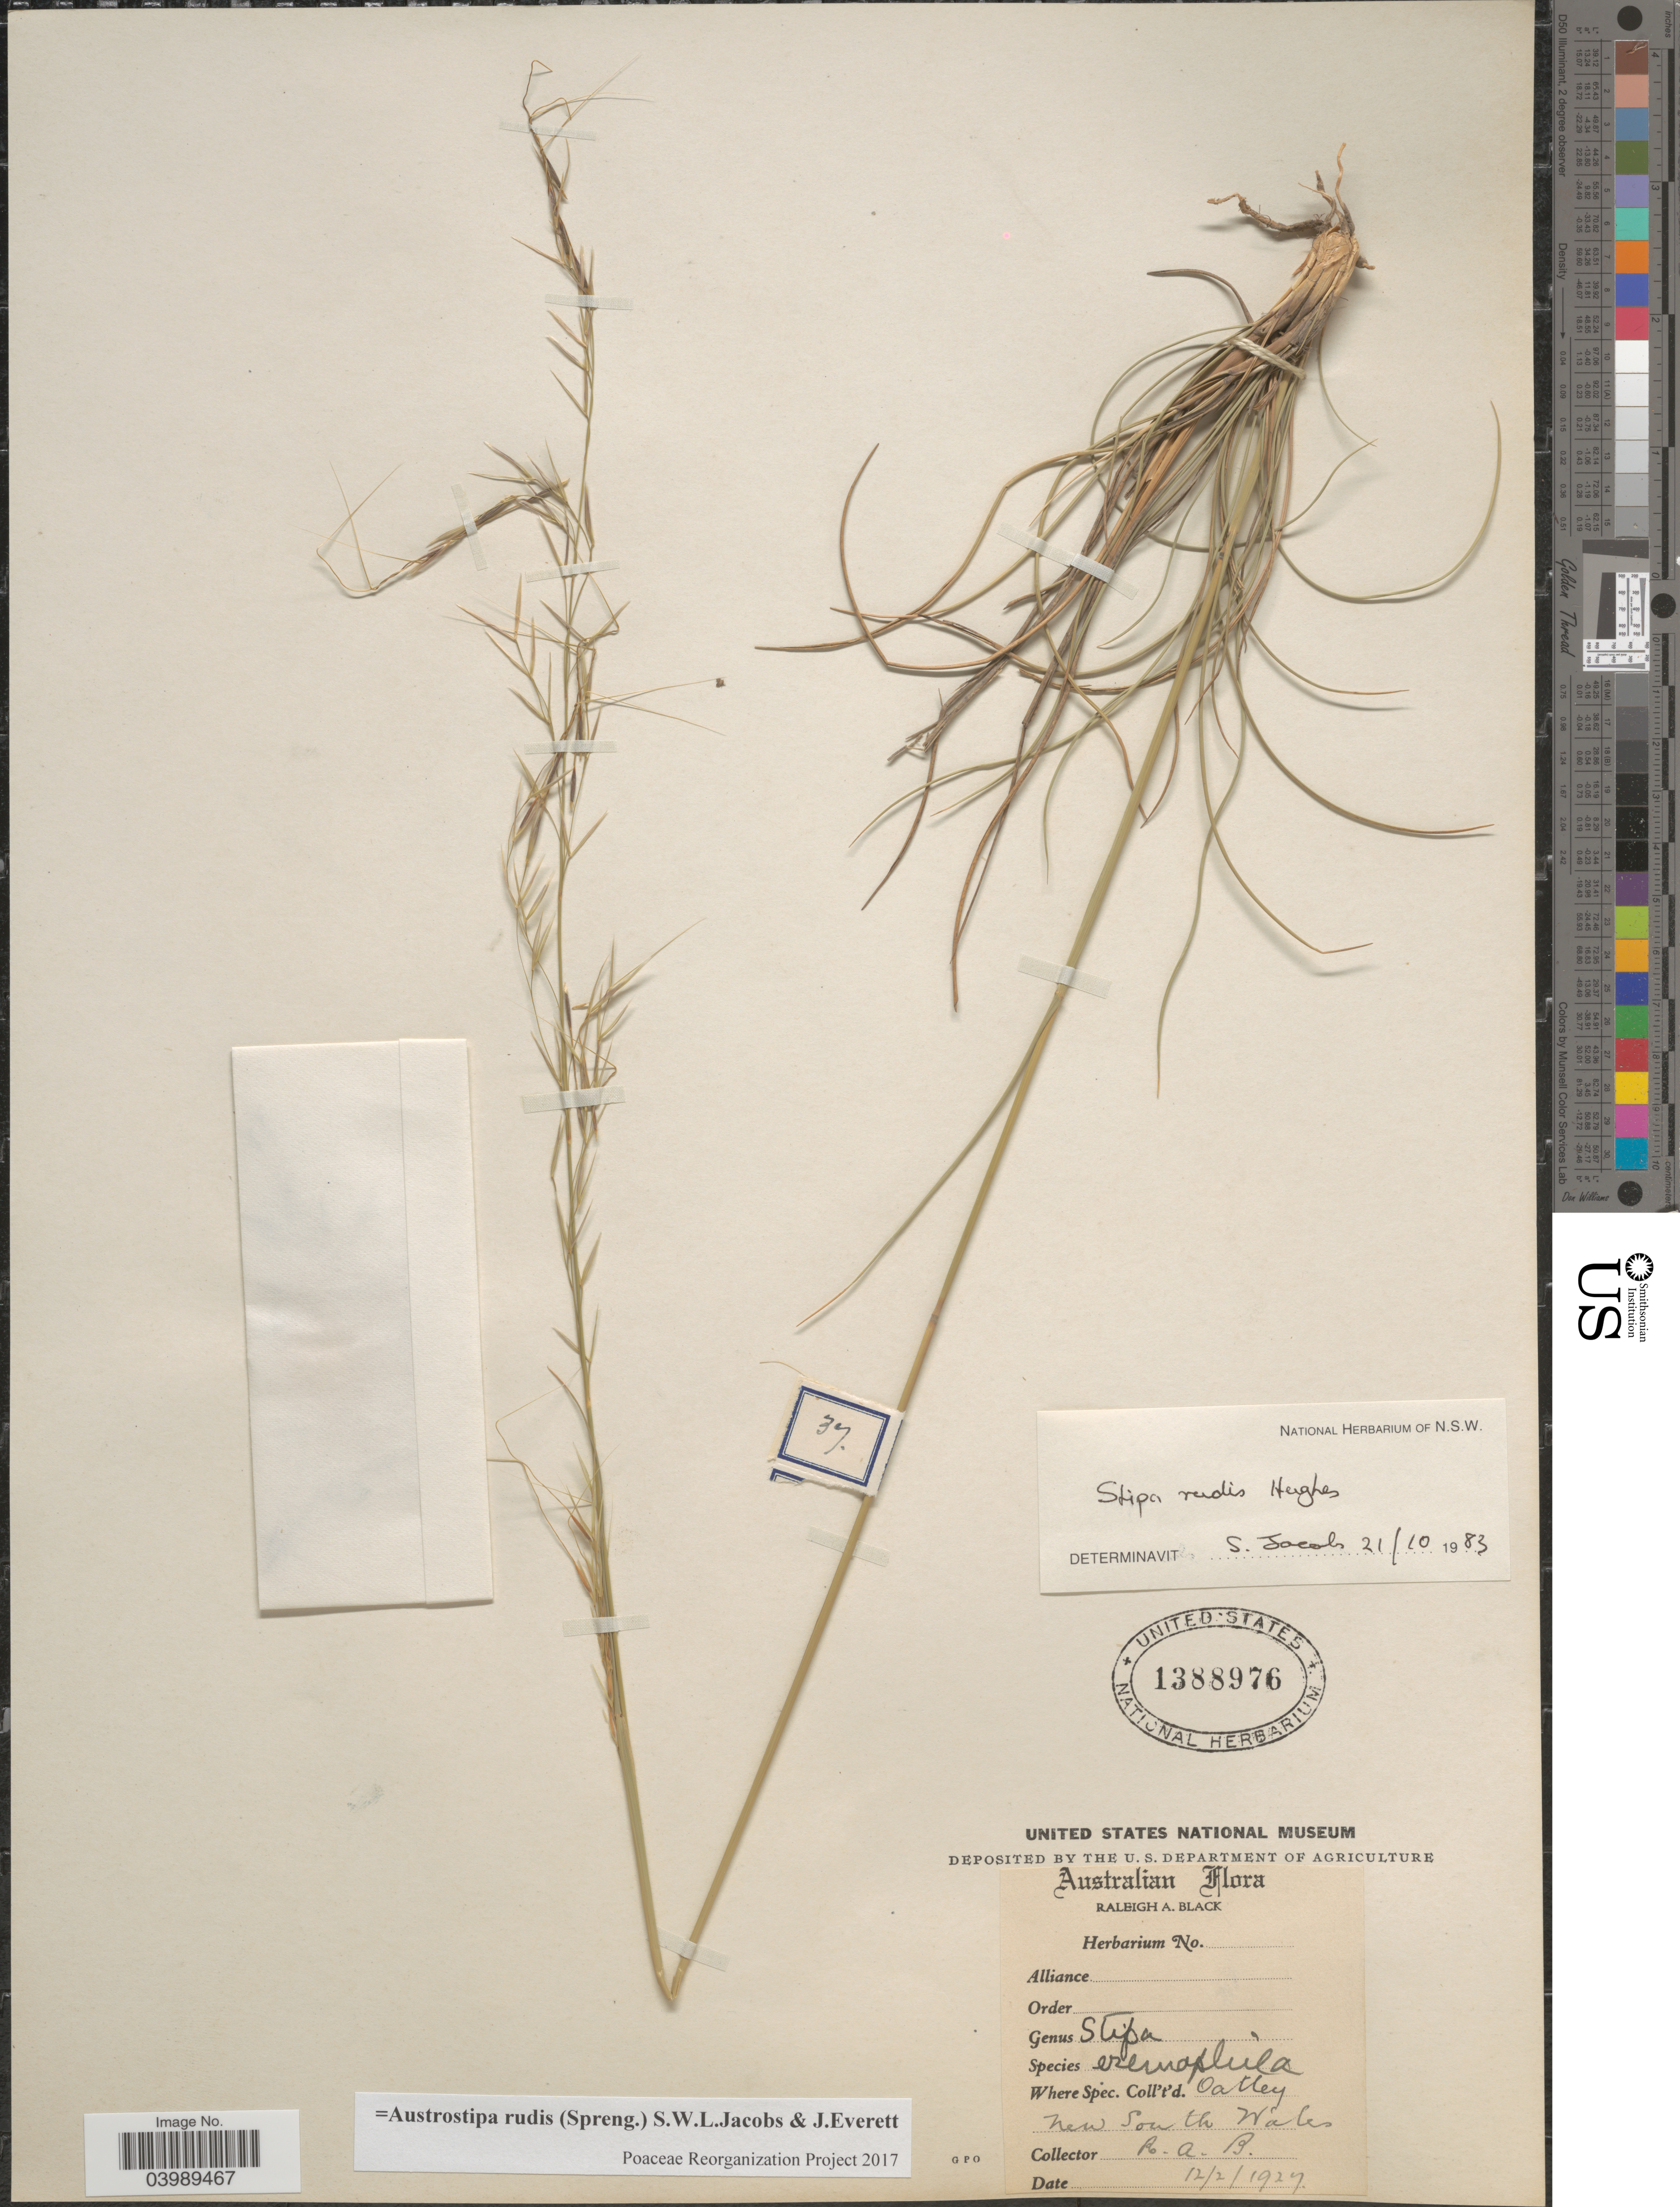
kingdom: Plantae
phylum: Tracheophyta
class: Liliopsida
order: Poales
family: Poaceae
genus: Austrostipa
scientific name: Austrostipa rudis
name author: (Spreng.) S.W.L. Jacobs & J. Everett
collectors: R. A. Black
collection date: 1927-02-12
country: Australia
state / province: New South Wales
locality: Oatley.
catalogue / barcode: US 1388976